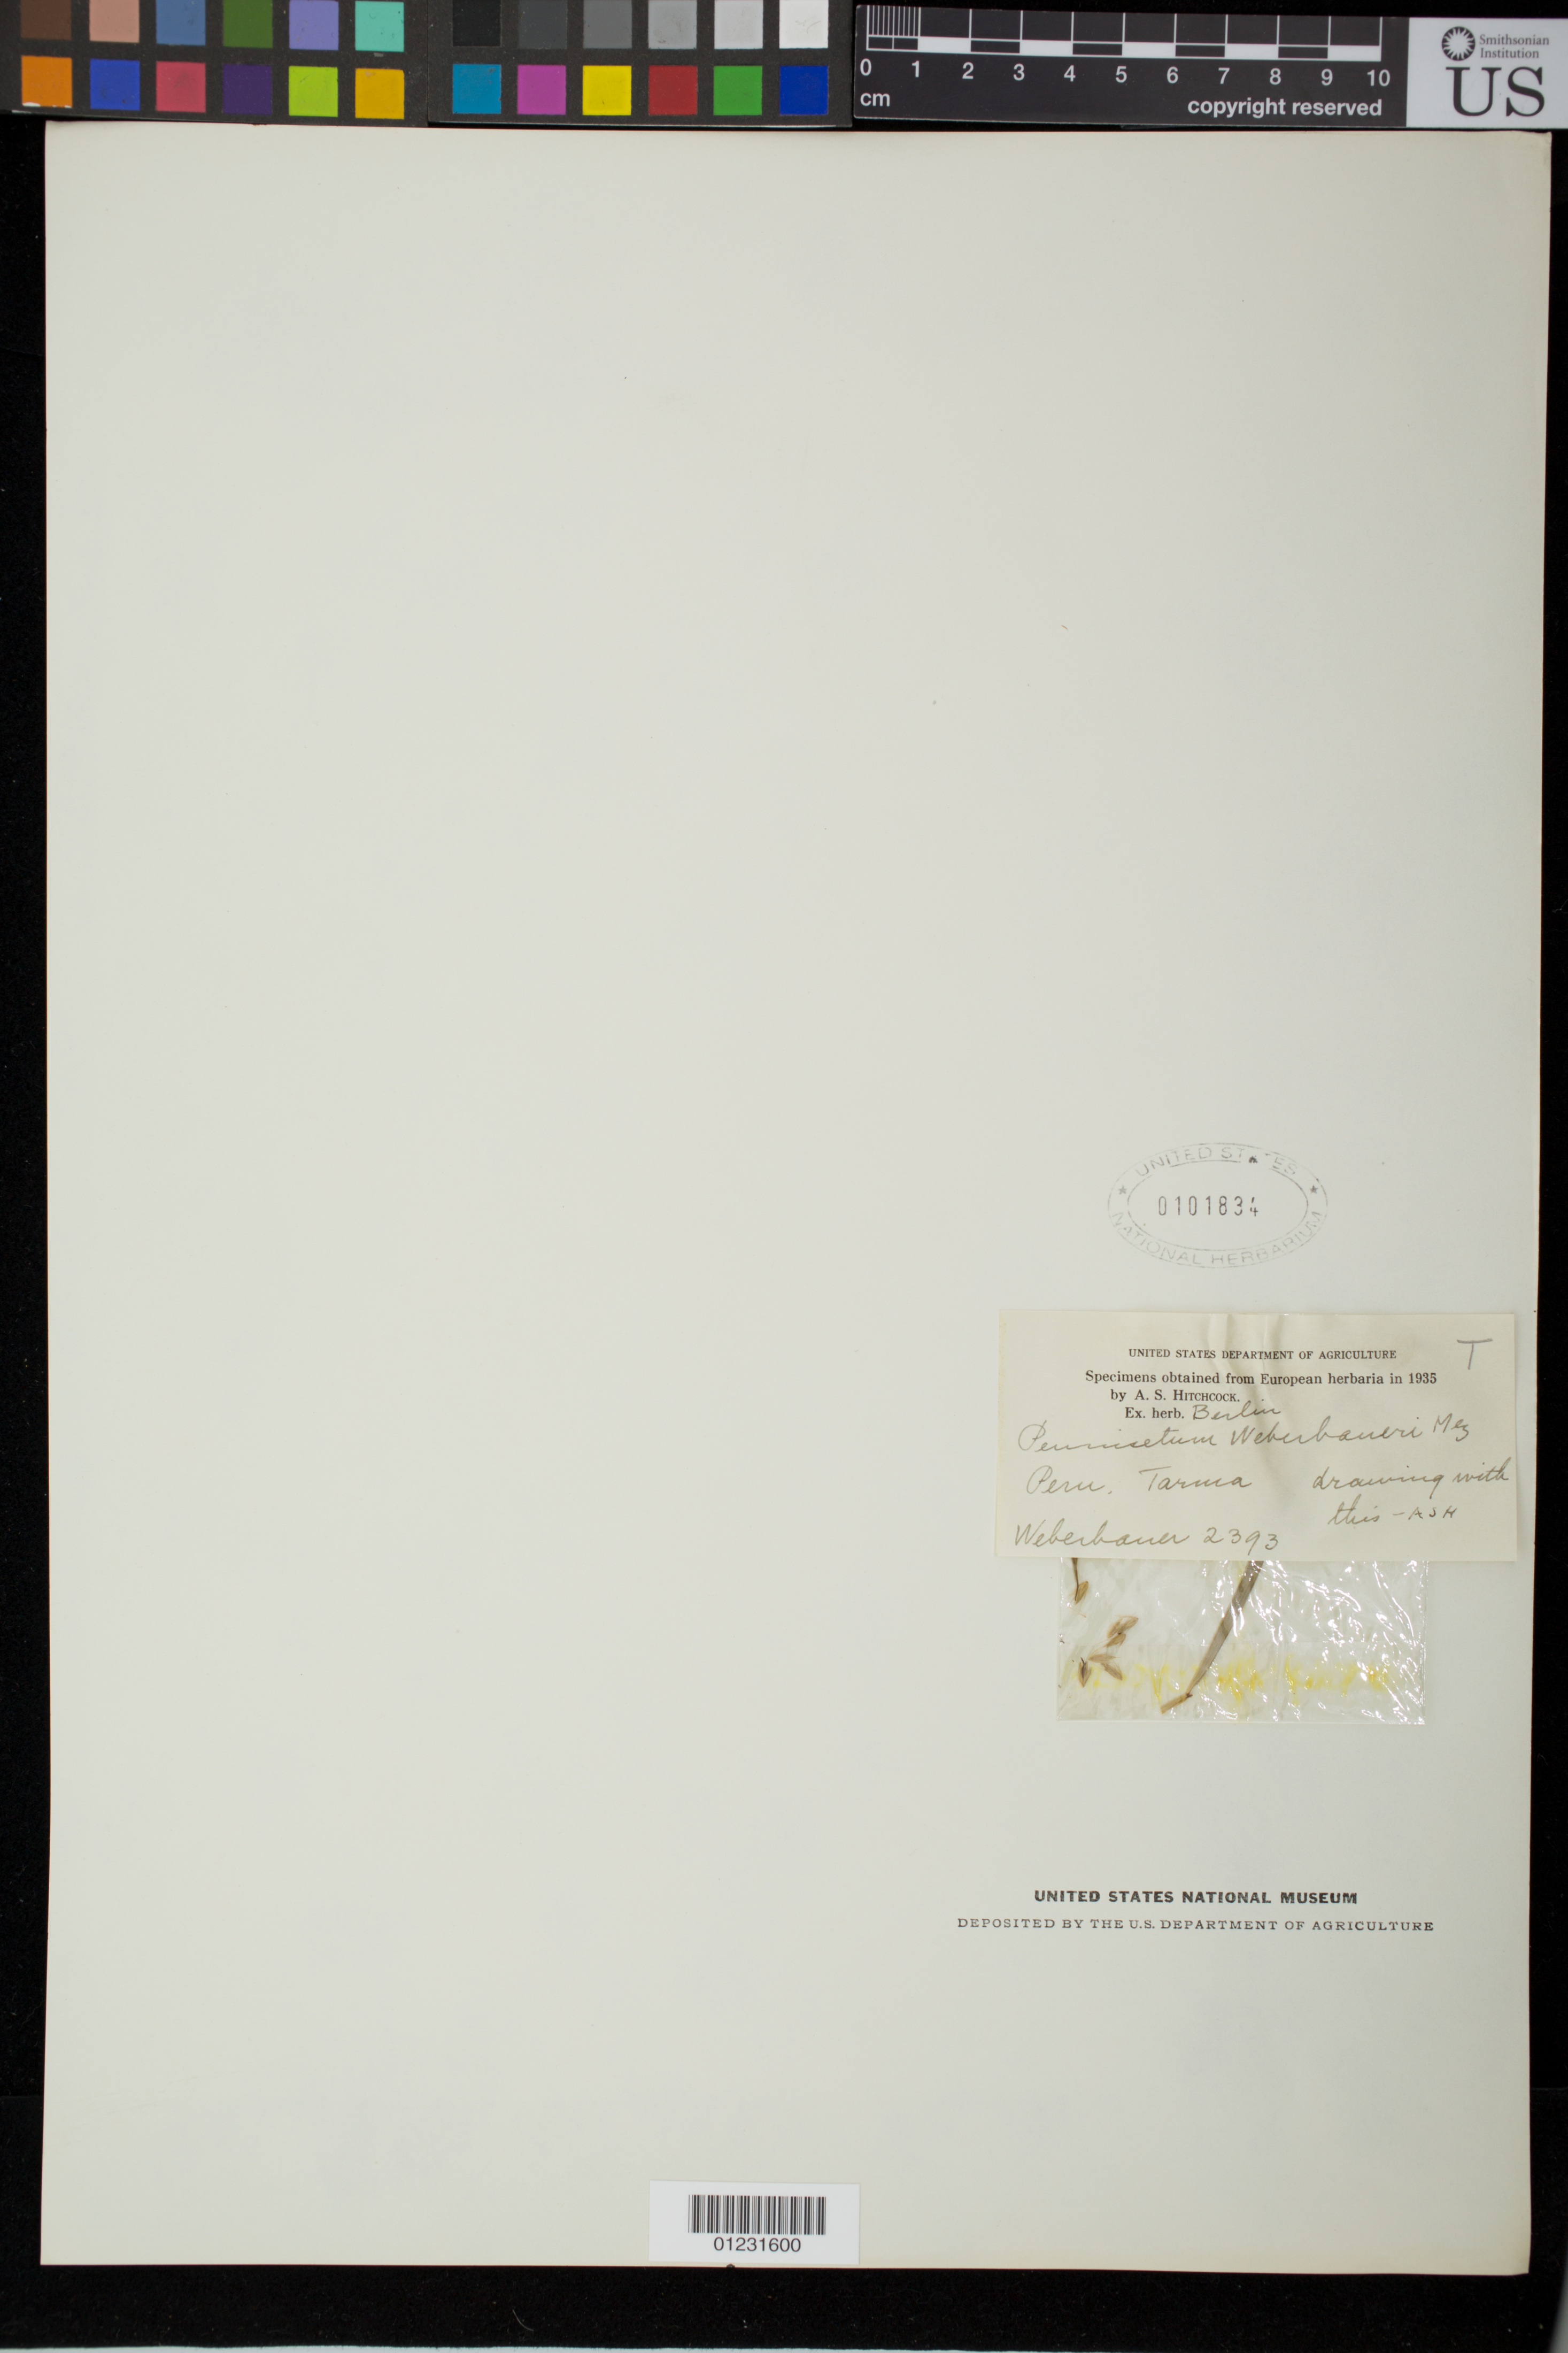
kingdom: Plantae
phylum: Tracheophyta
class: Liliopsida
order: Poales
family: Poaceae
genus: Pennisetum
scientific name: Pennisetum weberbaueri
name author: Mez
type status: Type Collection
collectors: A. Weberbauer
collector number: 2393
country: Peru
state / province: Junín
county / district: Tarma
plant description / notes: Fragmentary material of type specimen ex herb. Berlin.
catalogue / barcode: US 101834